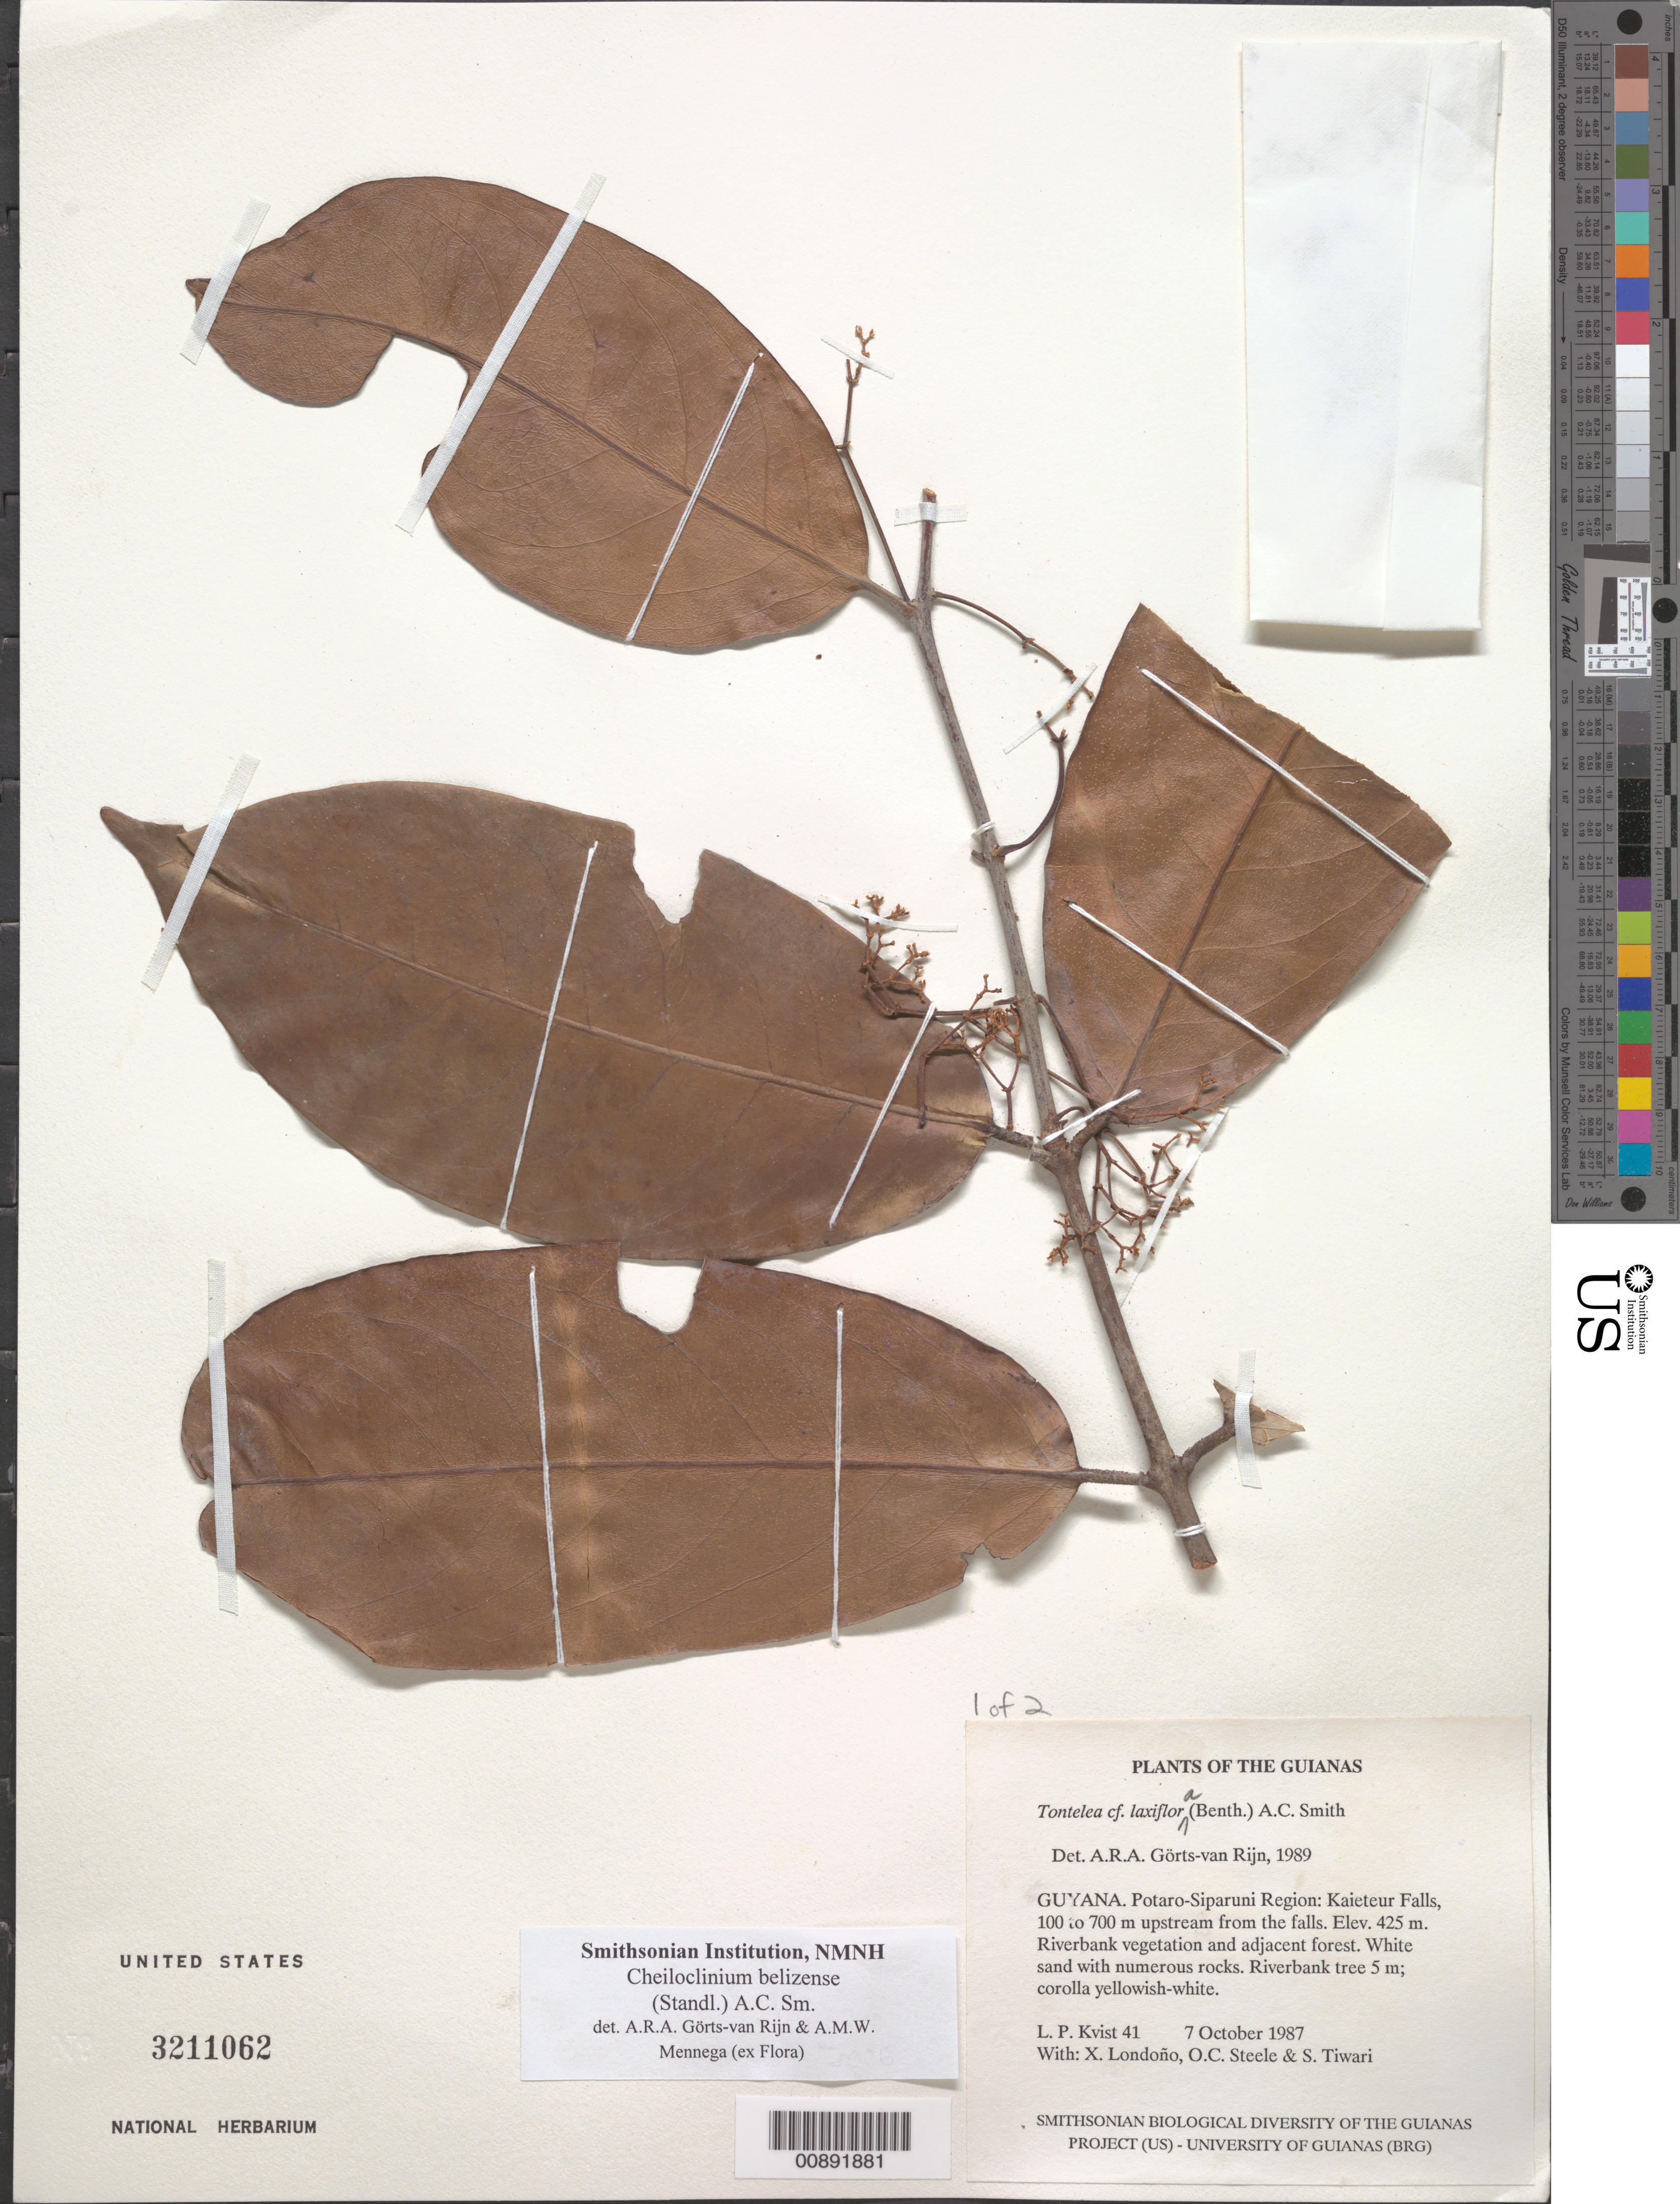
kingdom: Plantae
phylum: Tracheophyta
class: Magnoliopsida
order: Celastrales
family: Celastraceae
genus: Cheiloclinium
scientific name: Cheiloclinium belizense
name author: (Standl.) A.C. Sm.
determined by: Mennega, A. M.; Görts-van Rijn, A. R.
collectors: L. P. Kvist, X. Londoño, O. C. Steele & S. Tiwari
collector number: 41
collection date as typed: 7 October 1987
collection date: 1987-10-07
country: Guyana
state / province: Potaro-Siparuni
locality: Kaieteur Falls, 100 to 700 m upstream from the falls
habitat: Riverbank vegetation and adjacent forest. White sand with numerous rocks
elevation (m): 425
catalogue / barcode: US 3211062